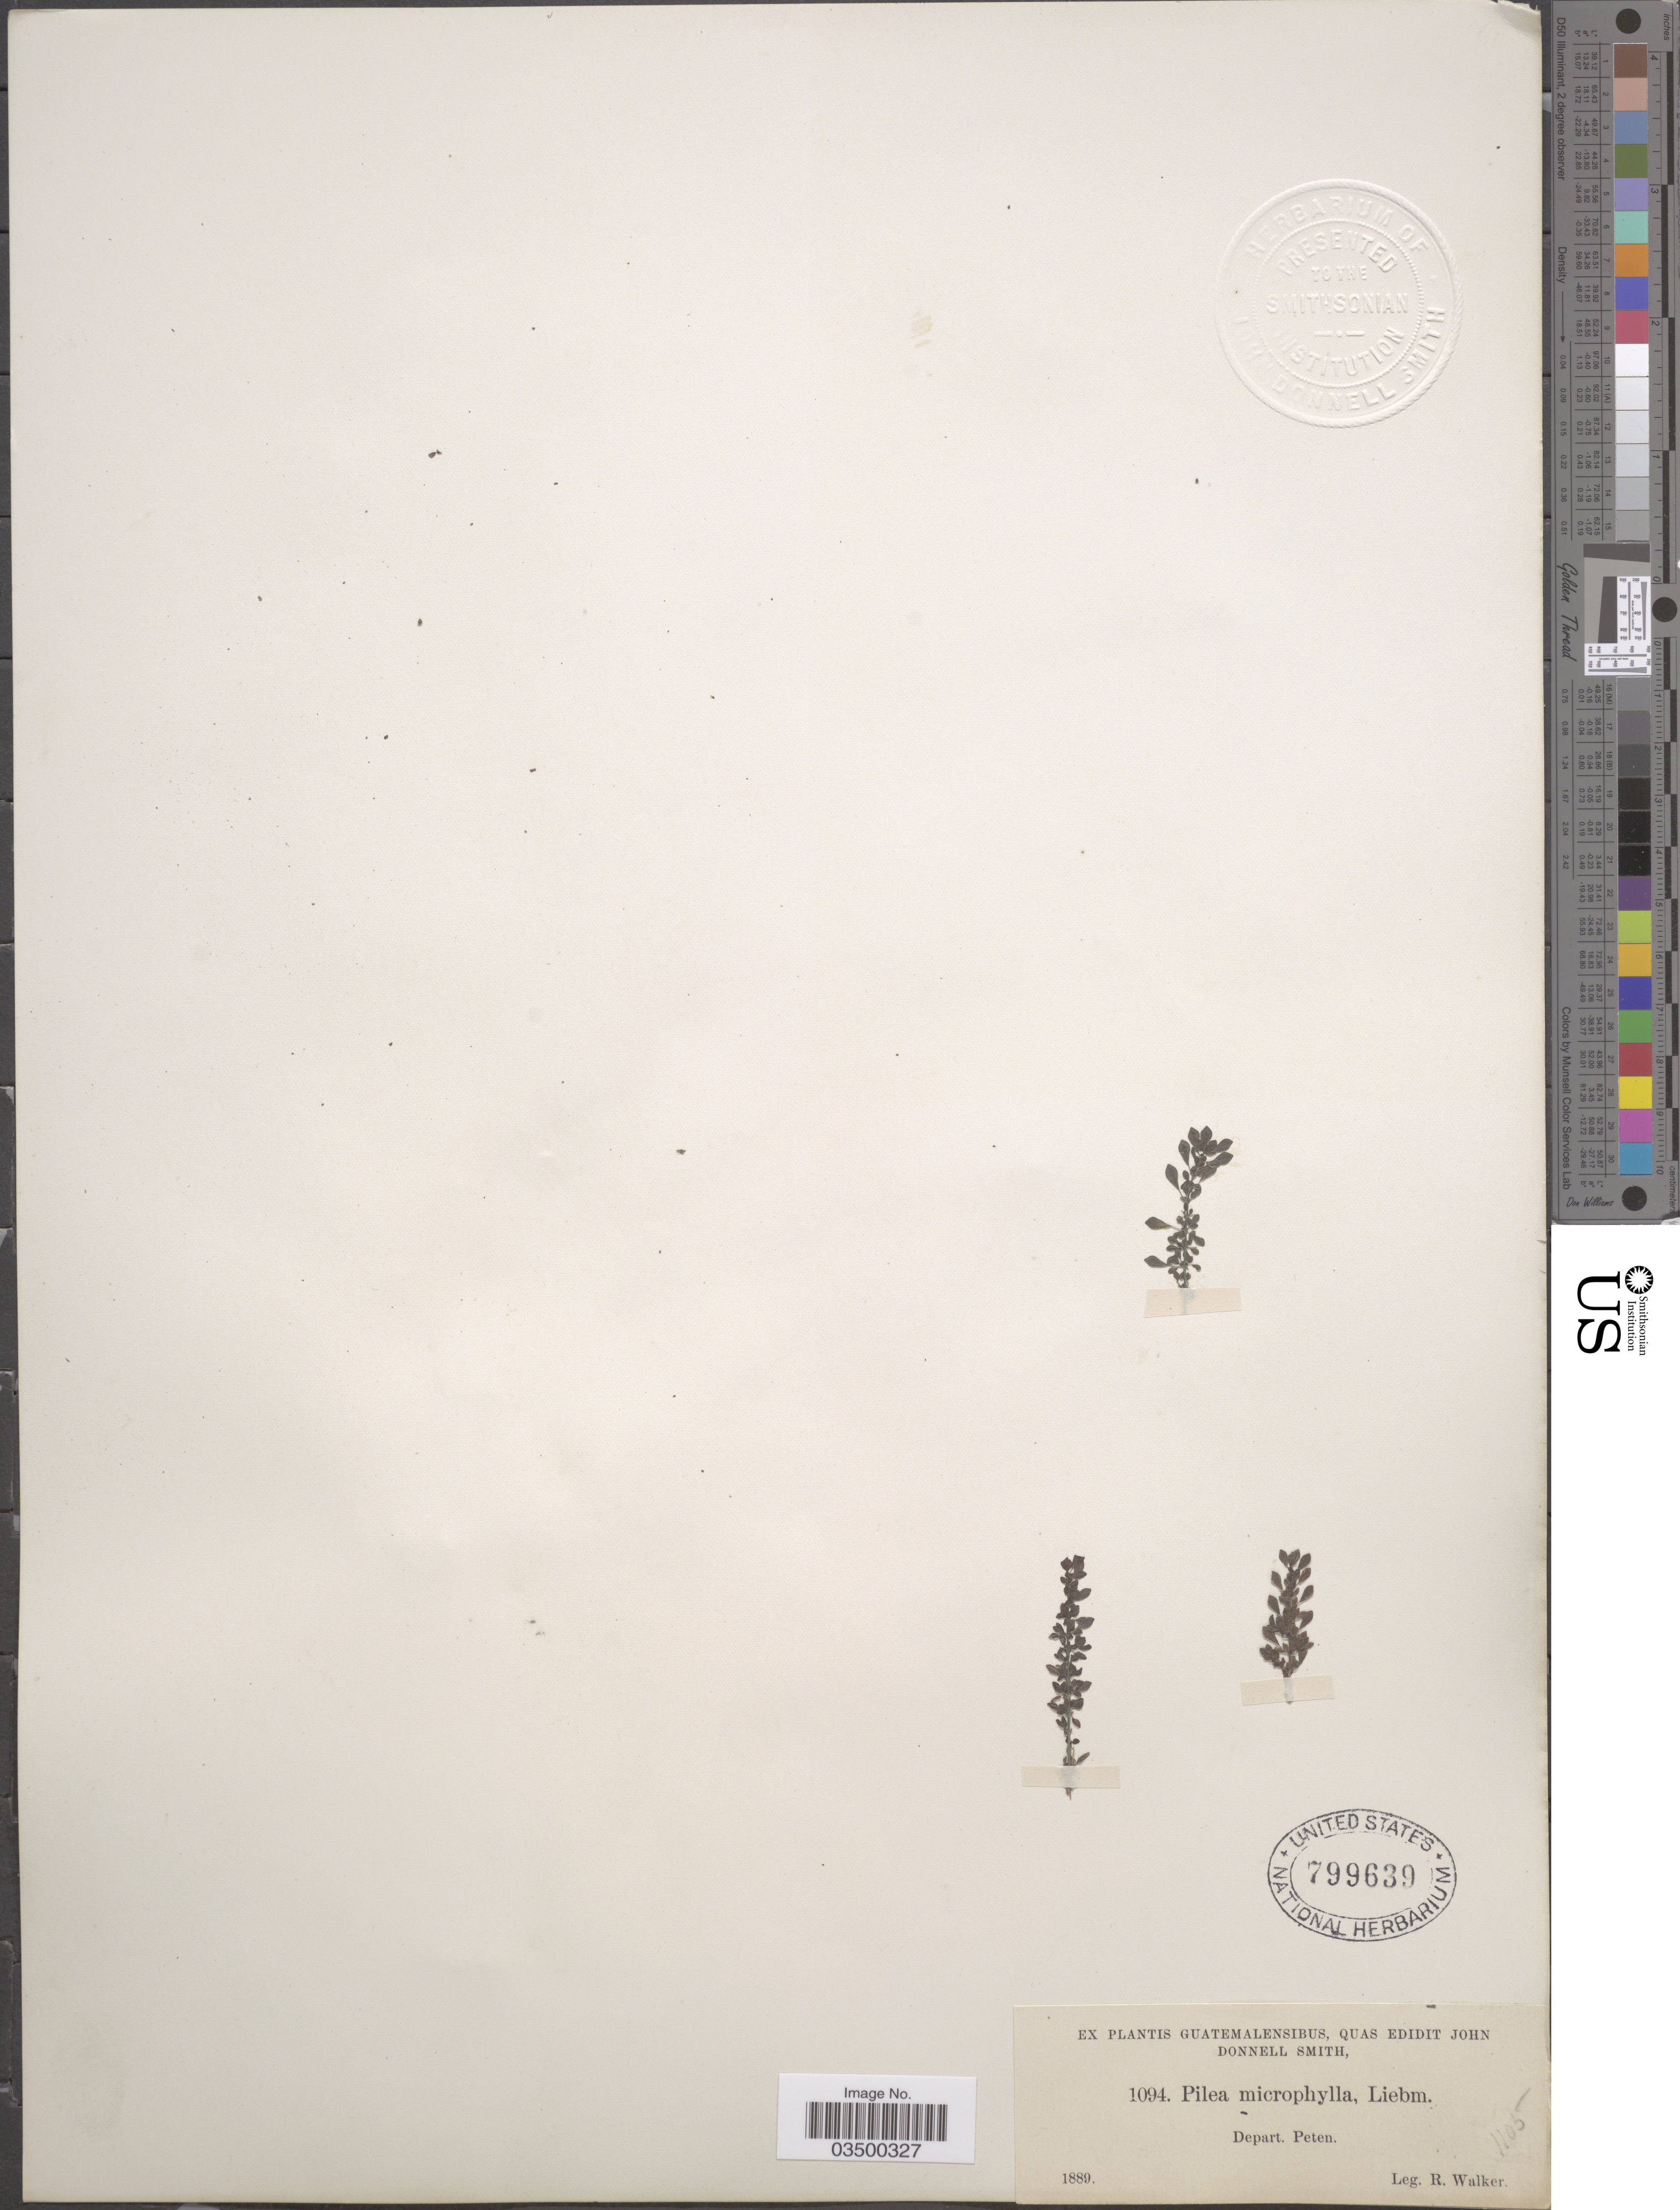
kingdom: Plantae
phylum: Tracheophyta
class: Magnoliopsida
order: Rosales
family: Urticaceae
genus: Pilea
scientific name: Pilea microphylla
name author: (L.) Liebm.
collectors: R. Walker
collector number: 1094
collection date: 1889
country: Guatemala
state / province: El Peten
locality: Depart. Peten.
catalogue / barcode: US 799639